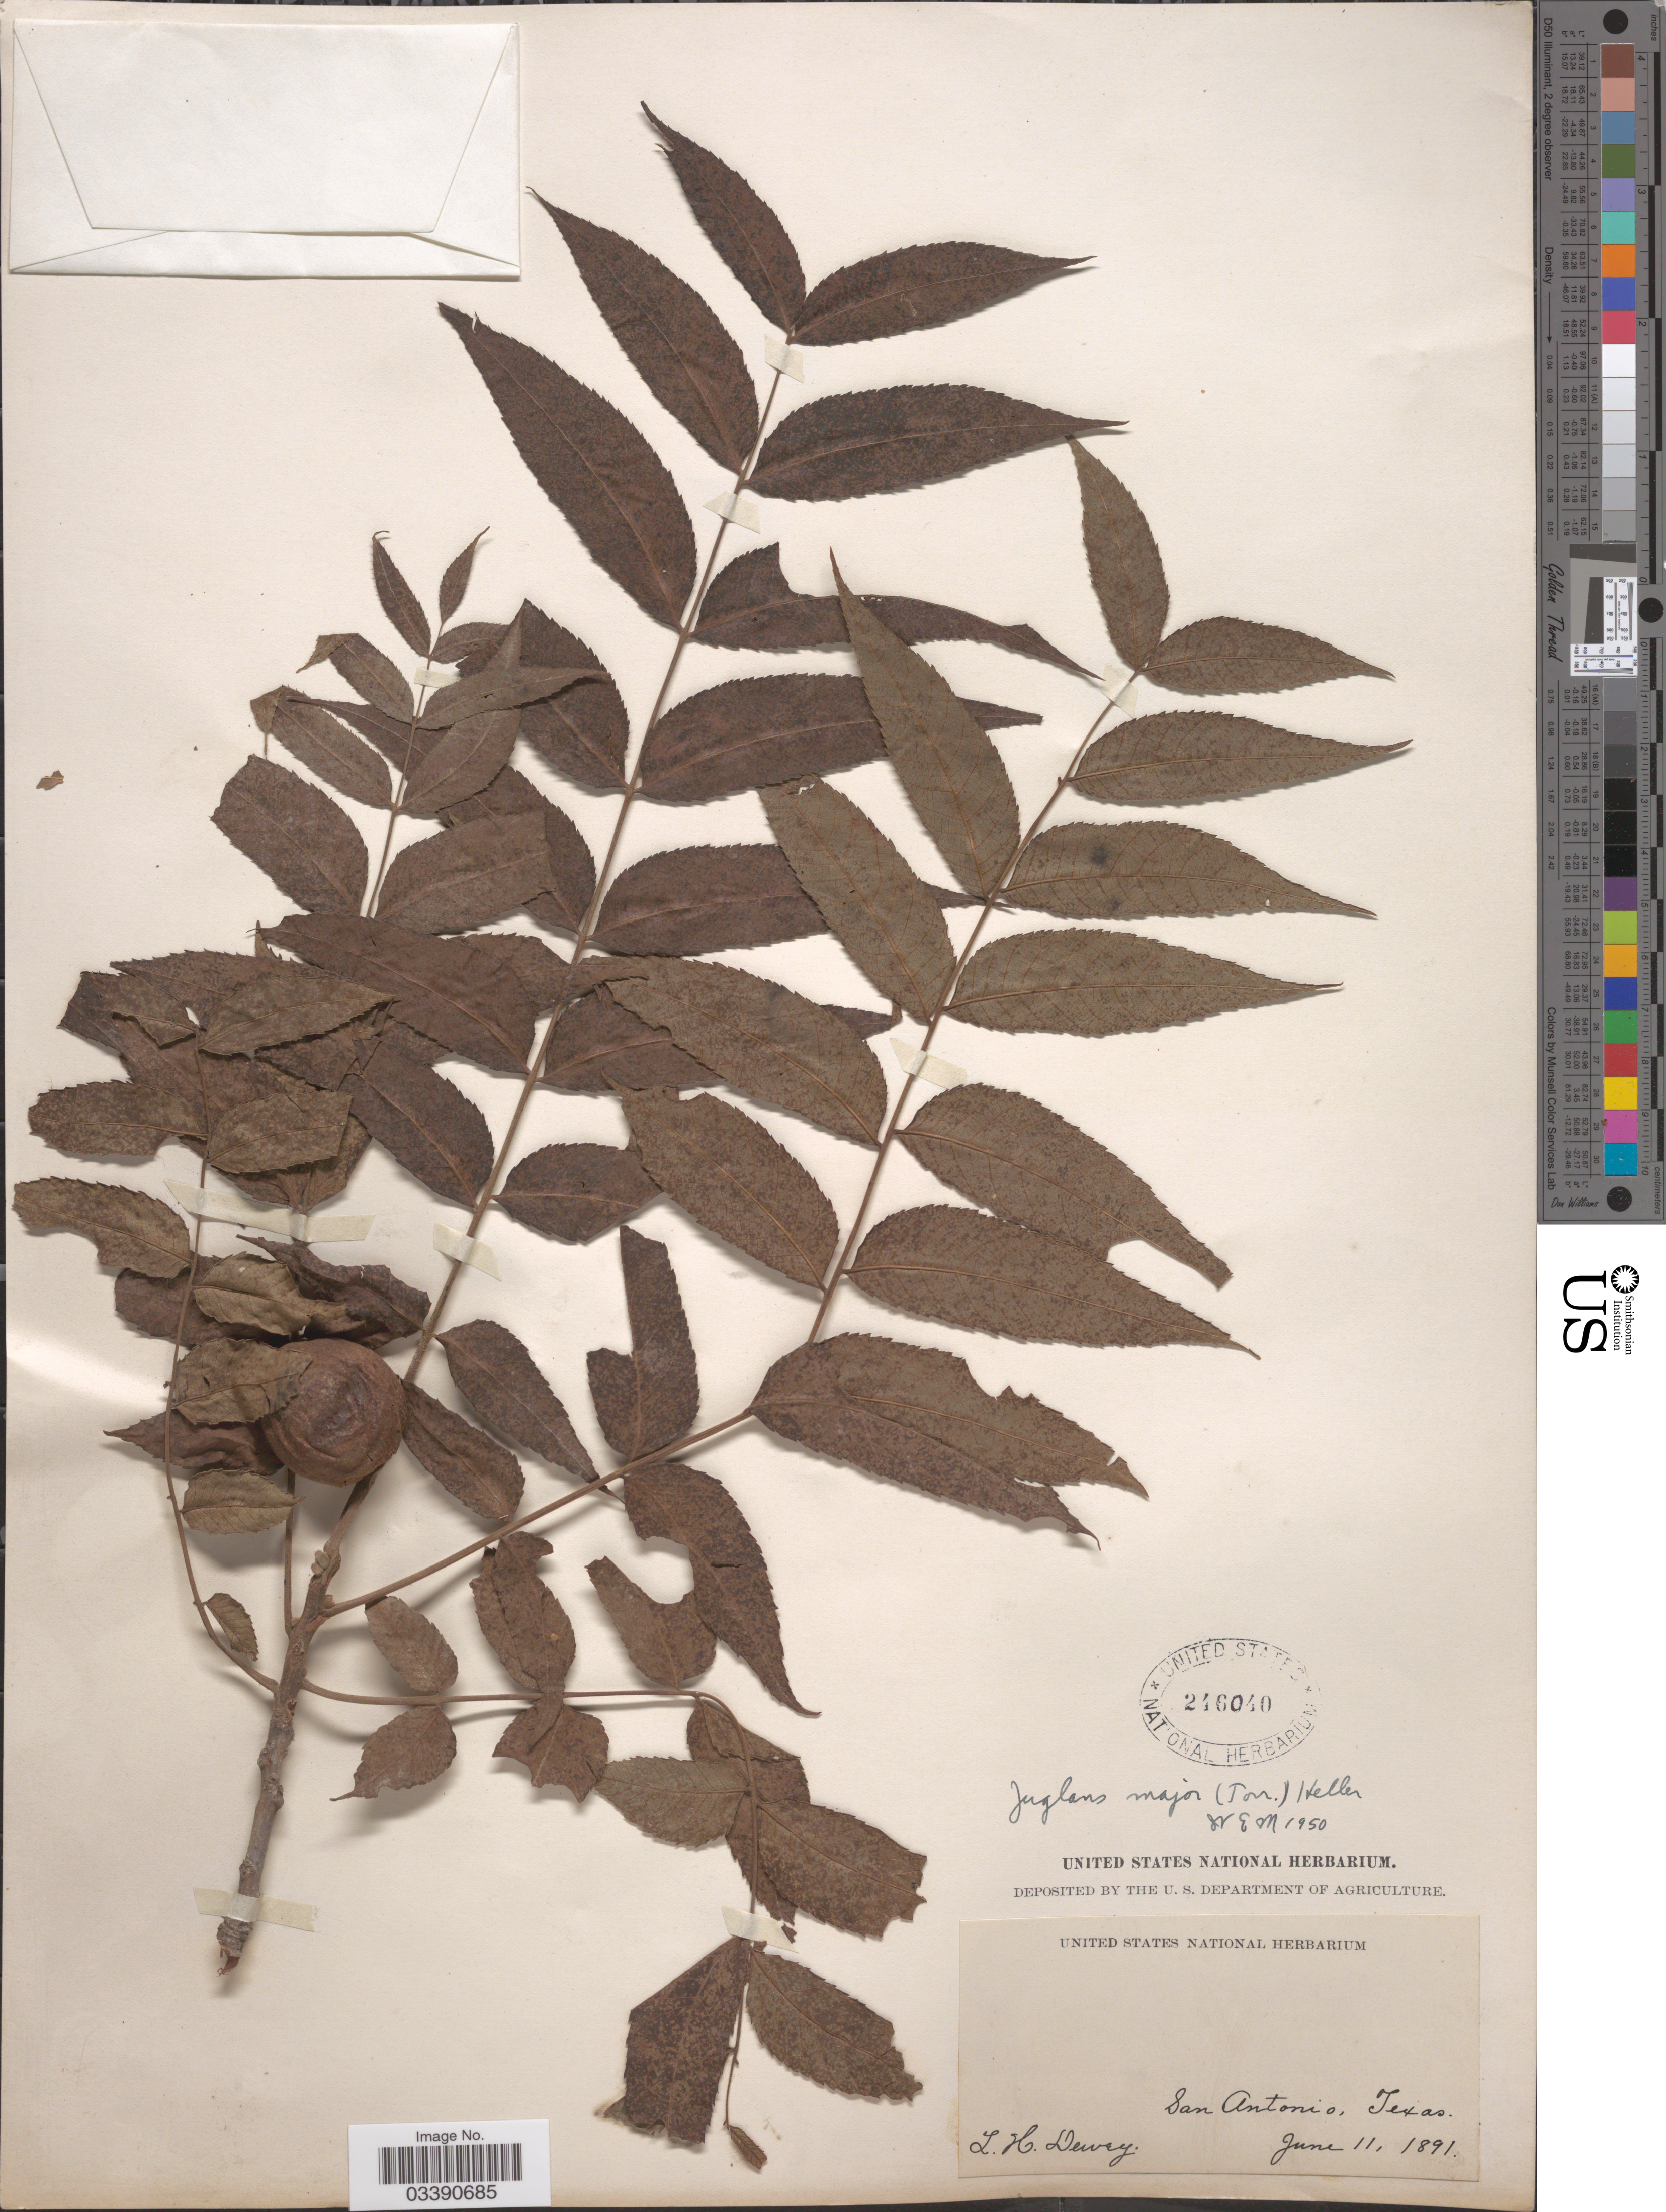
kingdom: Plantae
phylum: Tracheophyta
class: Magnoliopsida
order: Fagales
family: Juglandaceae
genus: Juglans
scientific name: Juglans major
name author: (Torr.) A. Heller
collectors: L. H. Dewey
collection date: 1891-06-11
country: United States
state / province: Texas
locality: San Antonio.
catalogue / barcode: US 246040